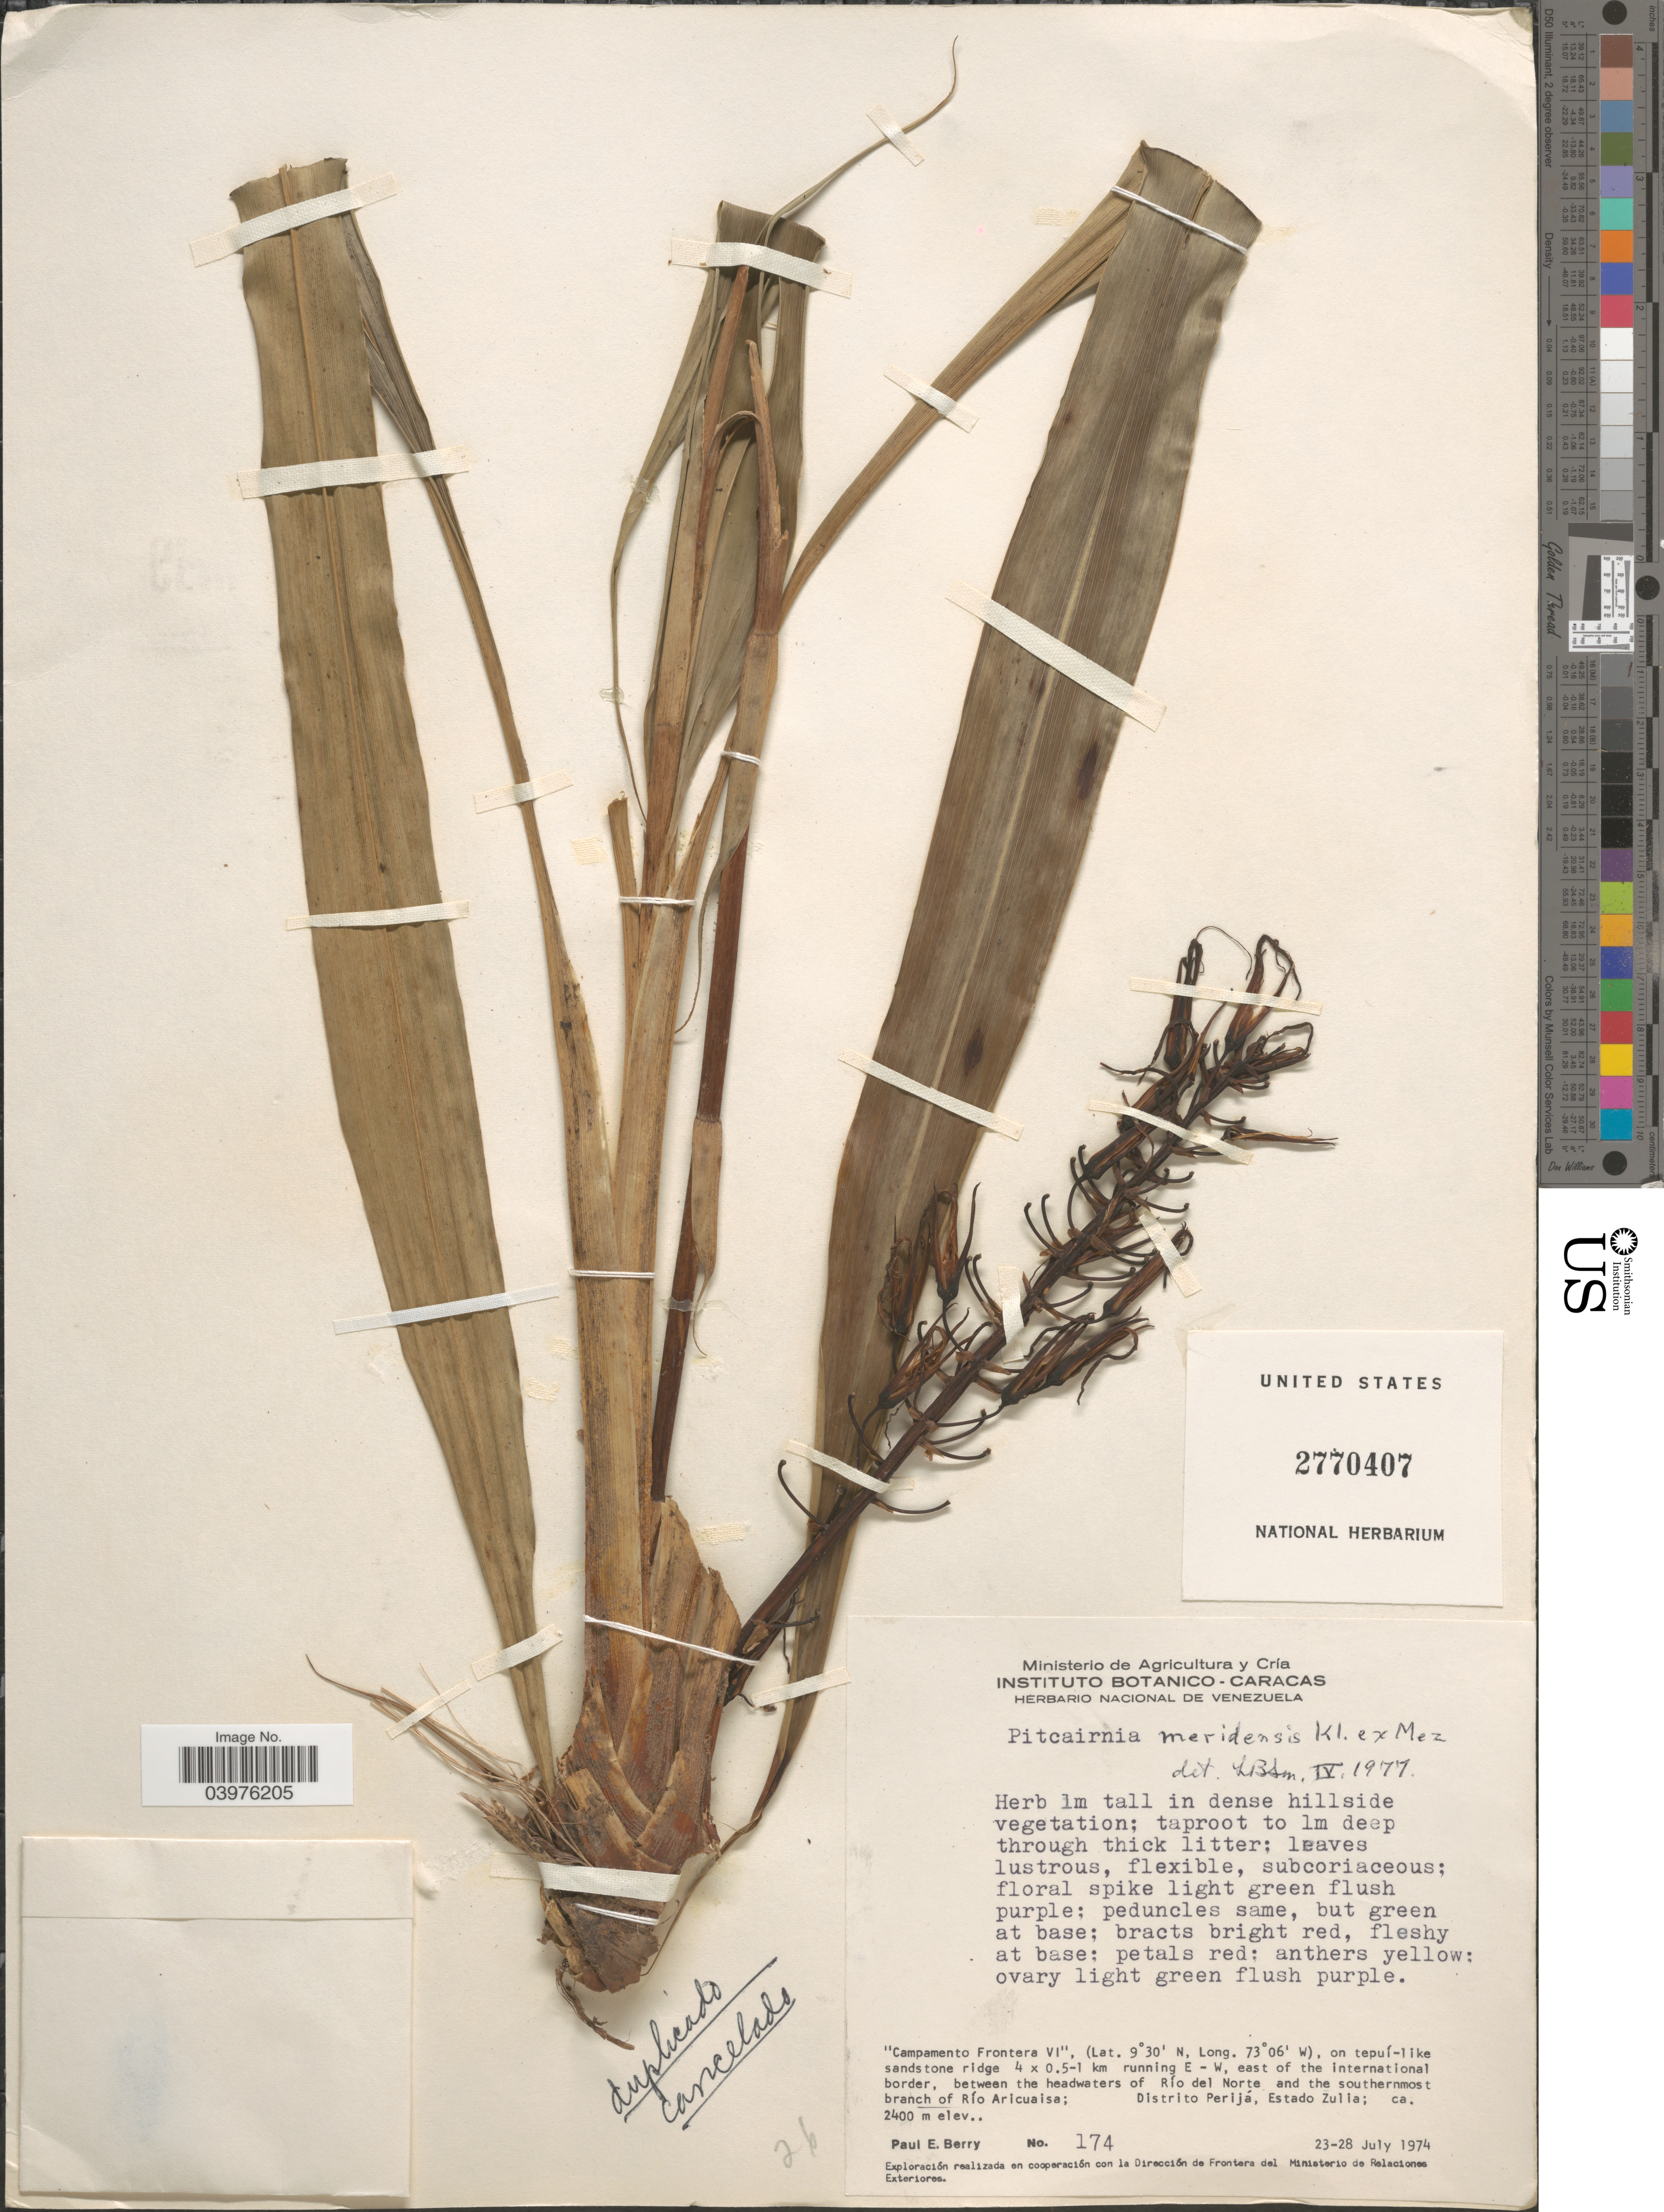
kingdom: Plantae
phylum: Tracheophyta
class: Liliopsida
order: Poales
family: Bromeliaceae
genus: Pitcairnia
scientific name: Pitcairnia meridensis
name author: (Klotzsch & Mez) Mez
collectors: P. E. Berry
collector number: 174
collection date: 1974-07-23/1974-07-28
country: Venezuela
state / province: Zulia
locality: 'Campamento Frontera VI', on tepuí-like sandstone ridge 4 [Foreign script] 0.5-1 km running E - W, east of the international border, between the headwaters of Río del Norte and the southernmost branch of Río Aricuaisa; Distrito Perijá, Estado Zulia.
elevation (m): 2400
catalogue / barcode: US 2770407